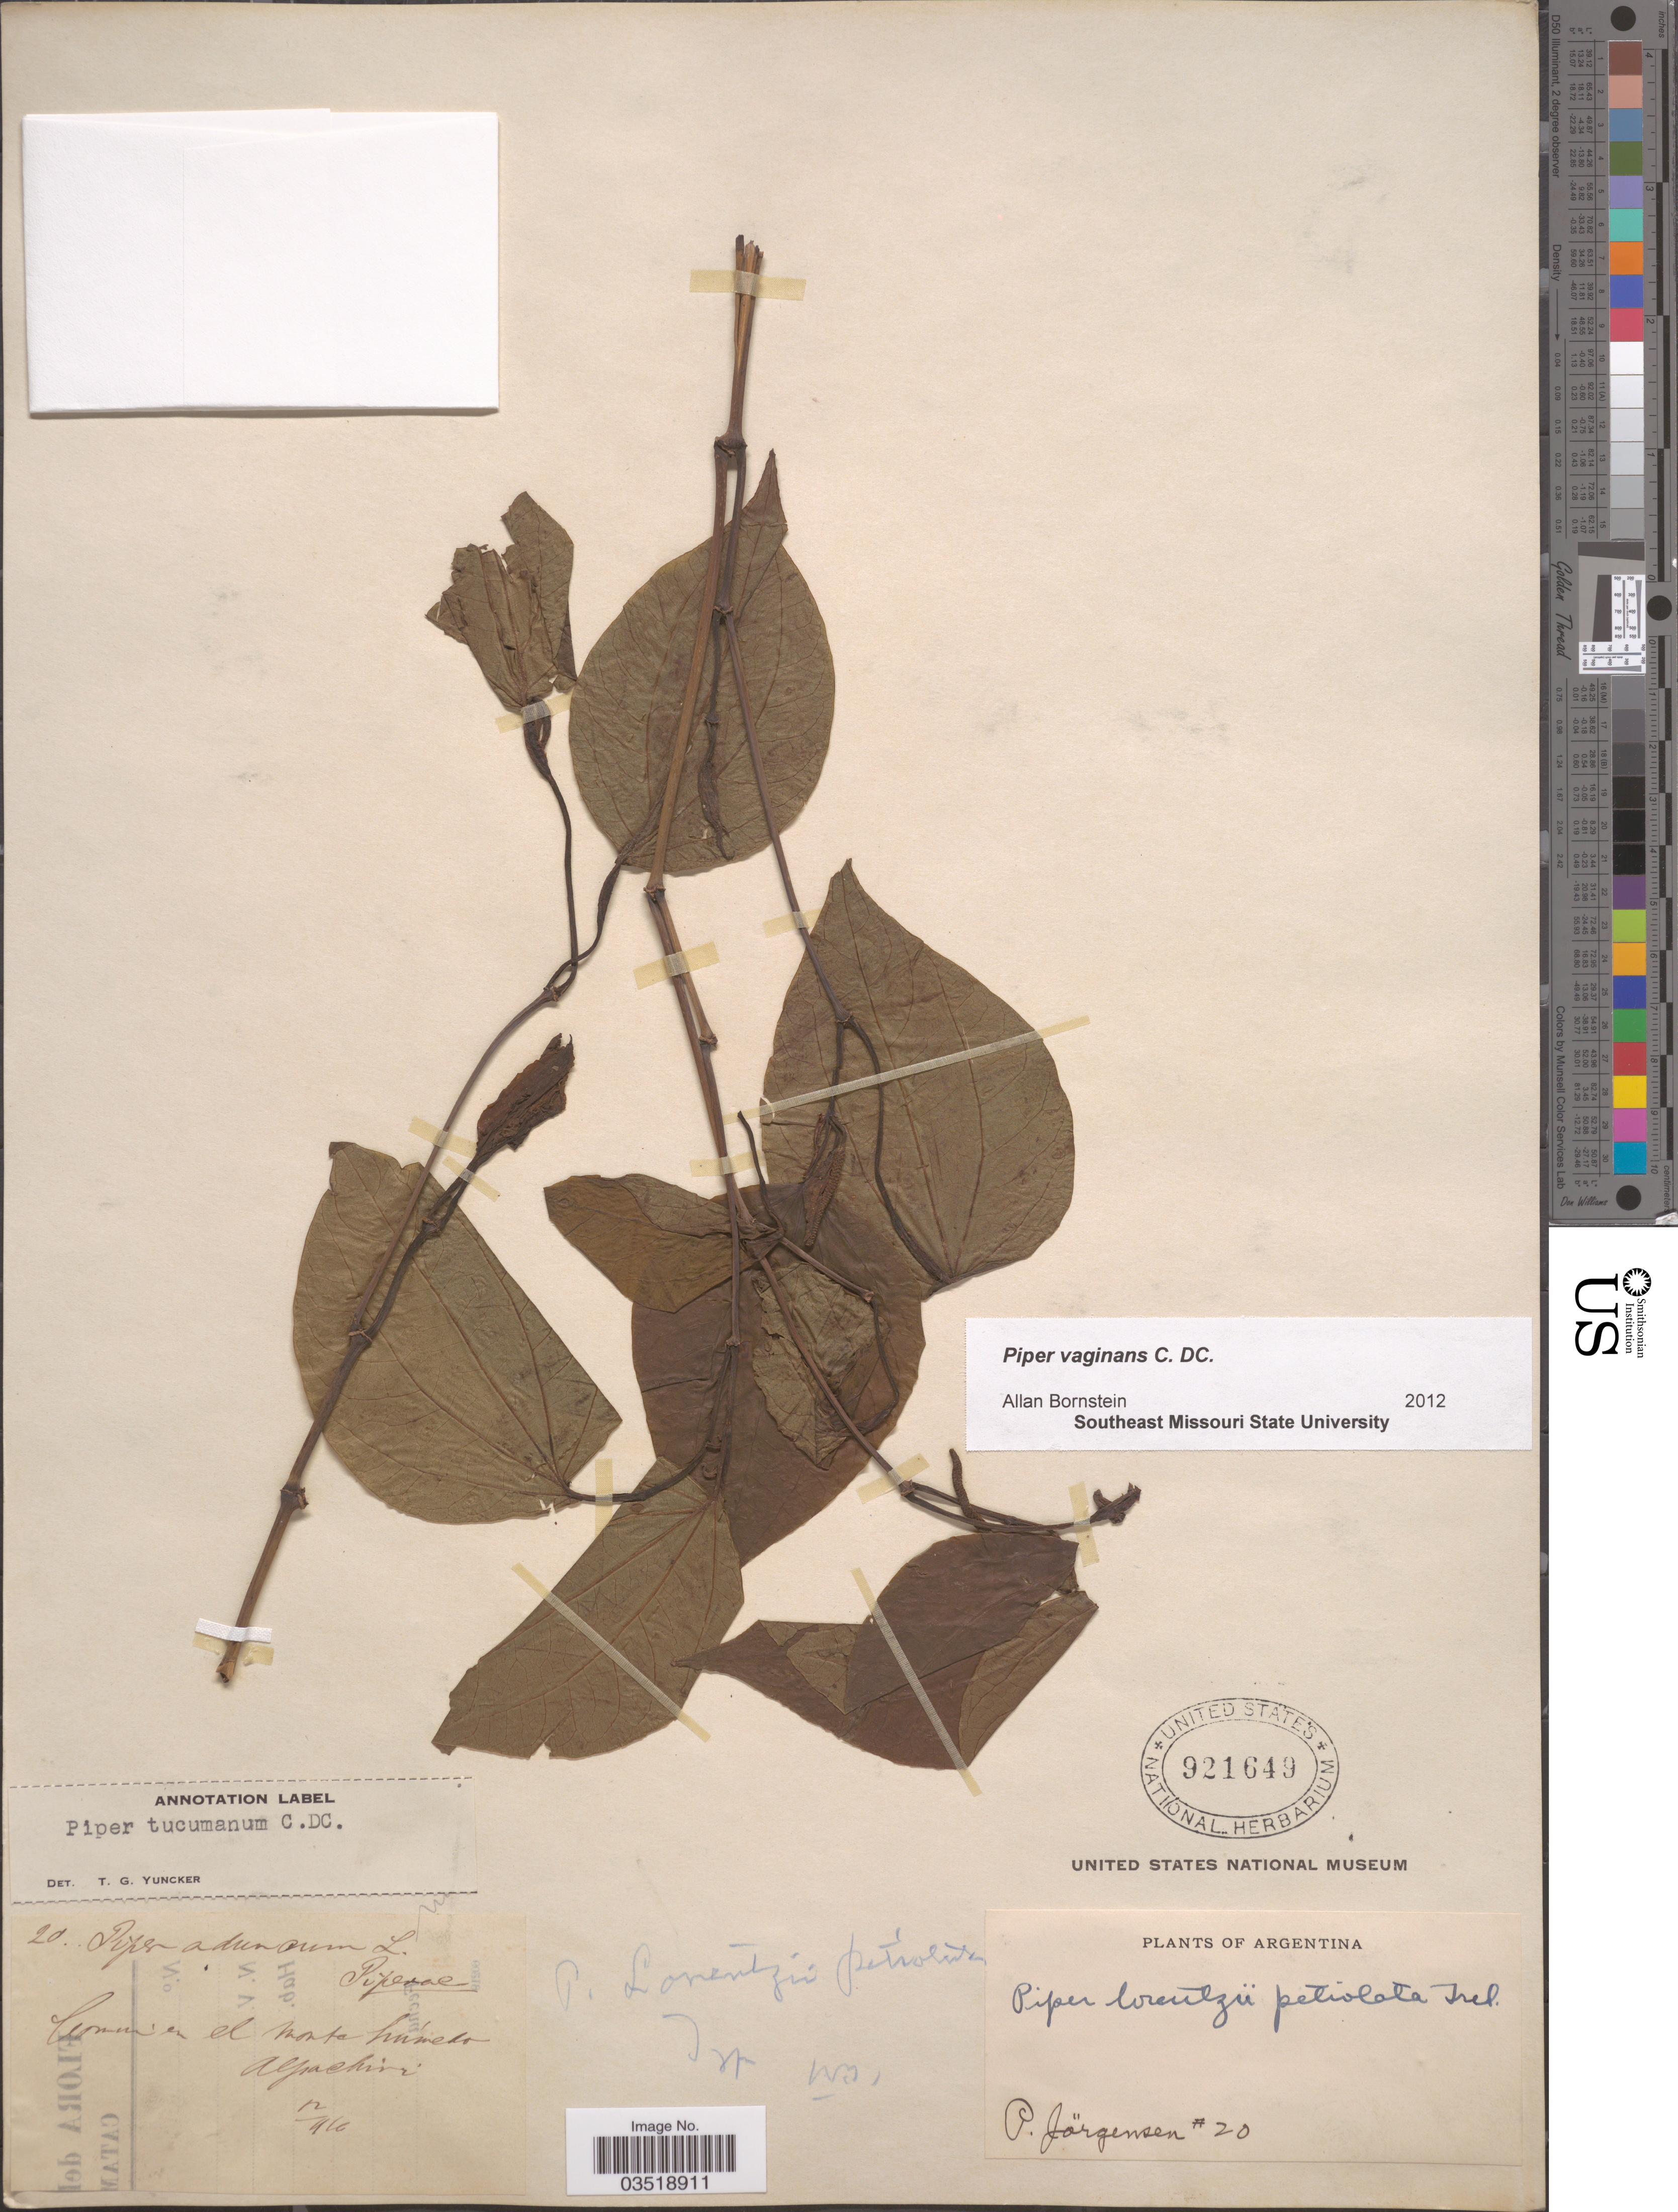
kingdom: Plantae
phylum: Tracheophyta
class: Magnoliopsida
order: Piperales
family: Piperaceae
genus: Piper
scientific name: Piper vaginans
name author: C. DC.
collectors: P. Jörgensen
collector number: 20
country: Argentina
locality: En el monte húmedo Alpachiri.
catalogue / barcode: US 921649